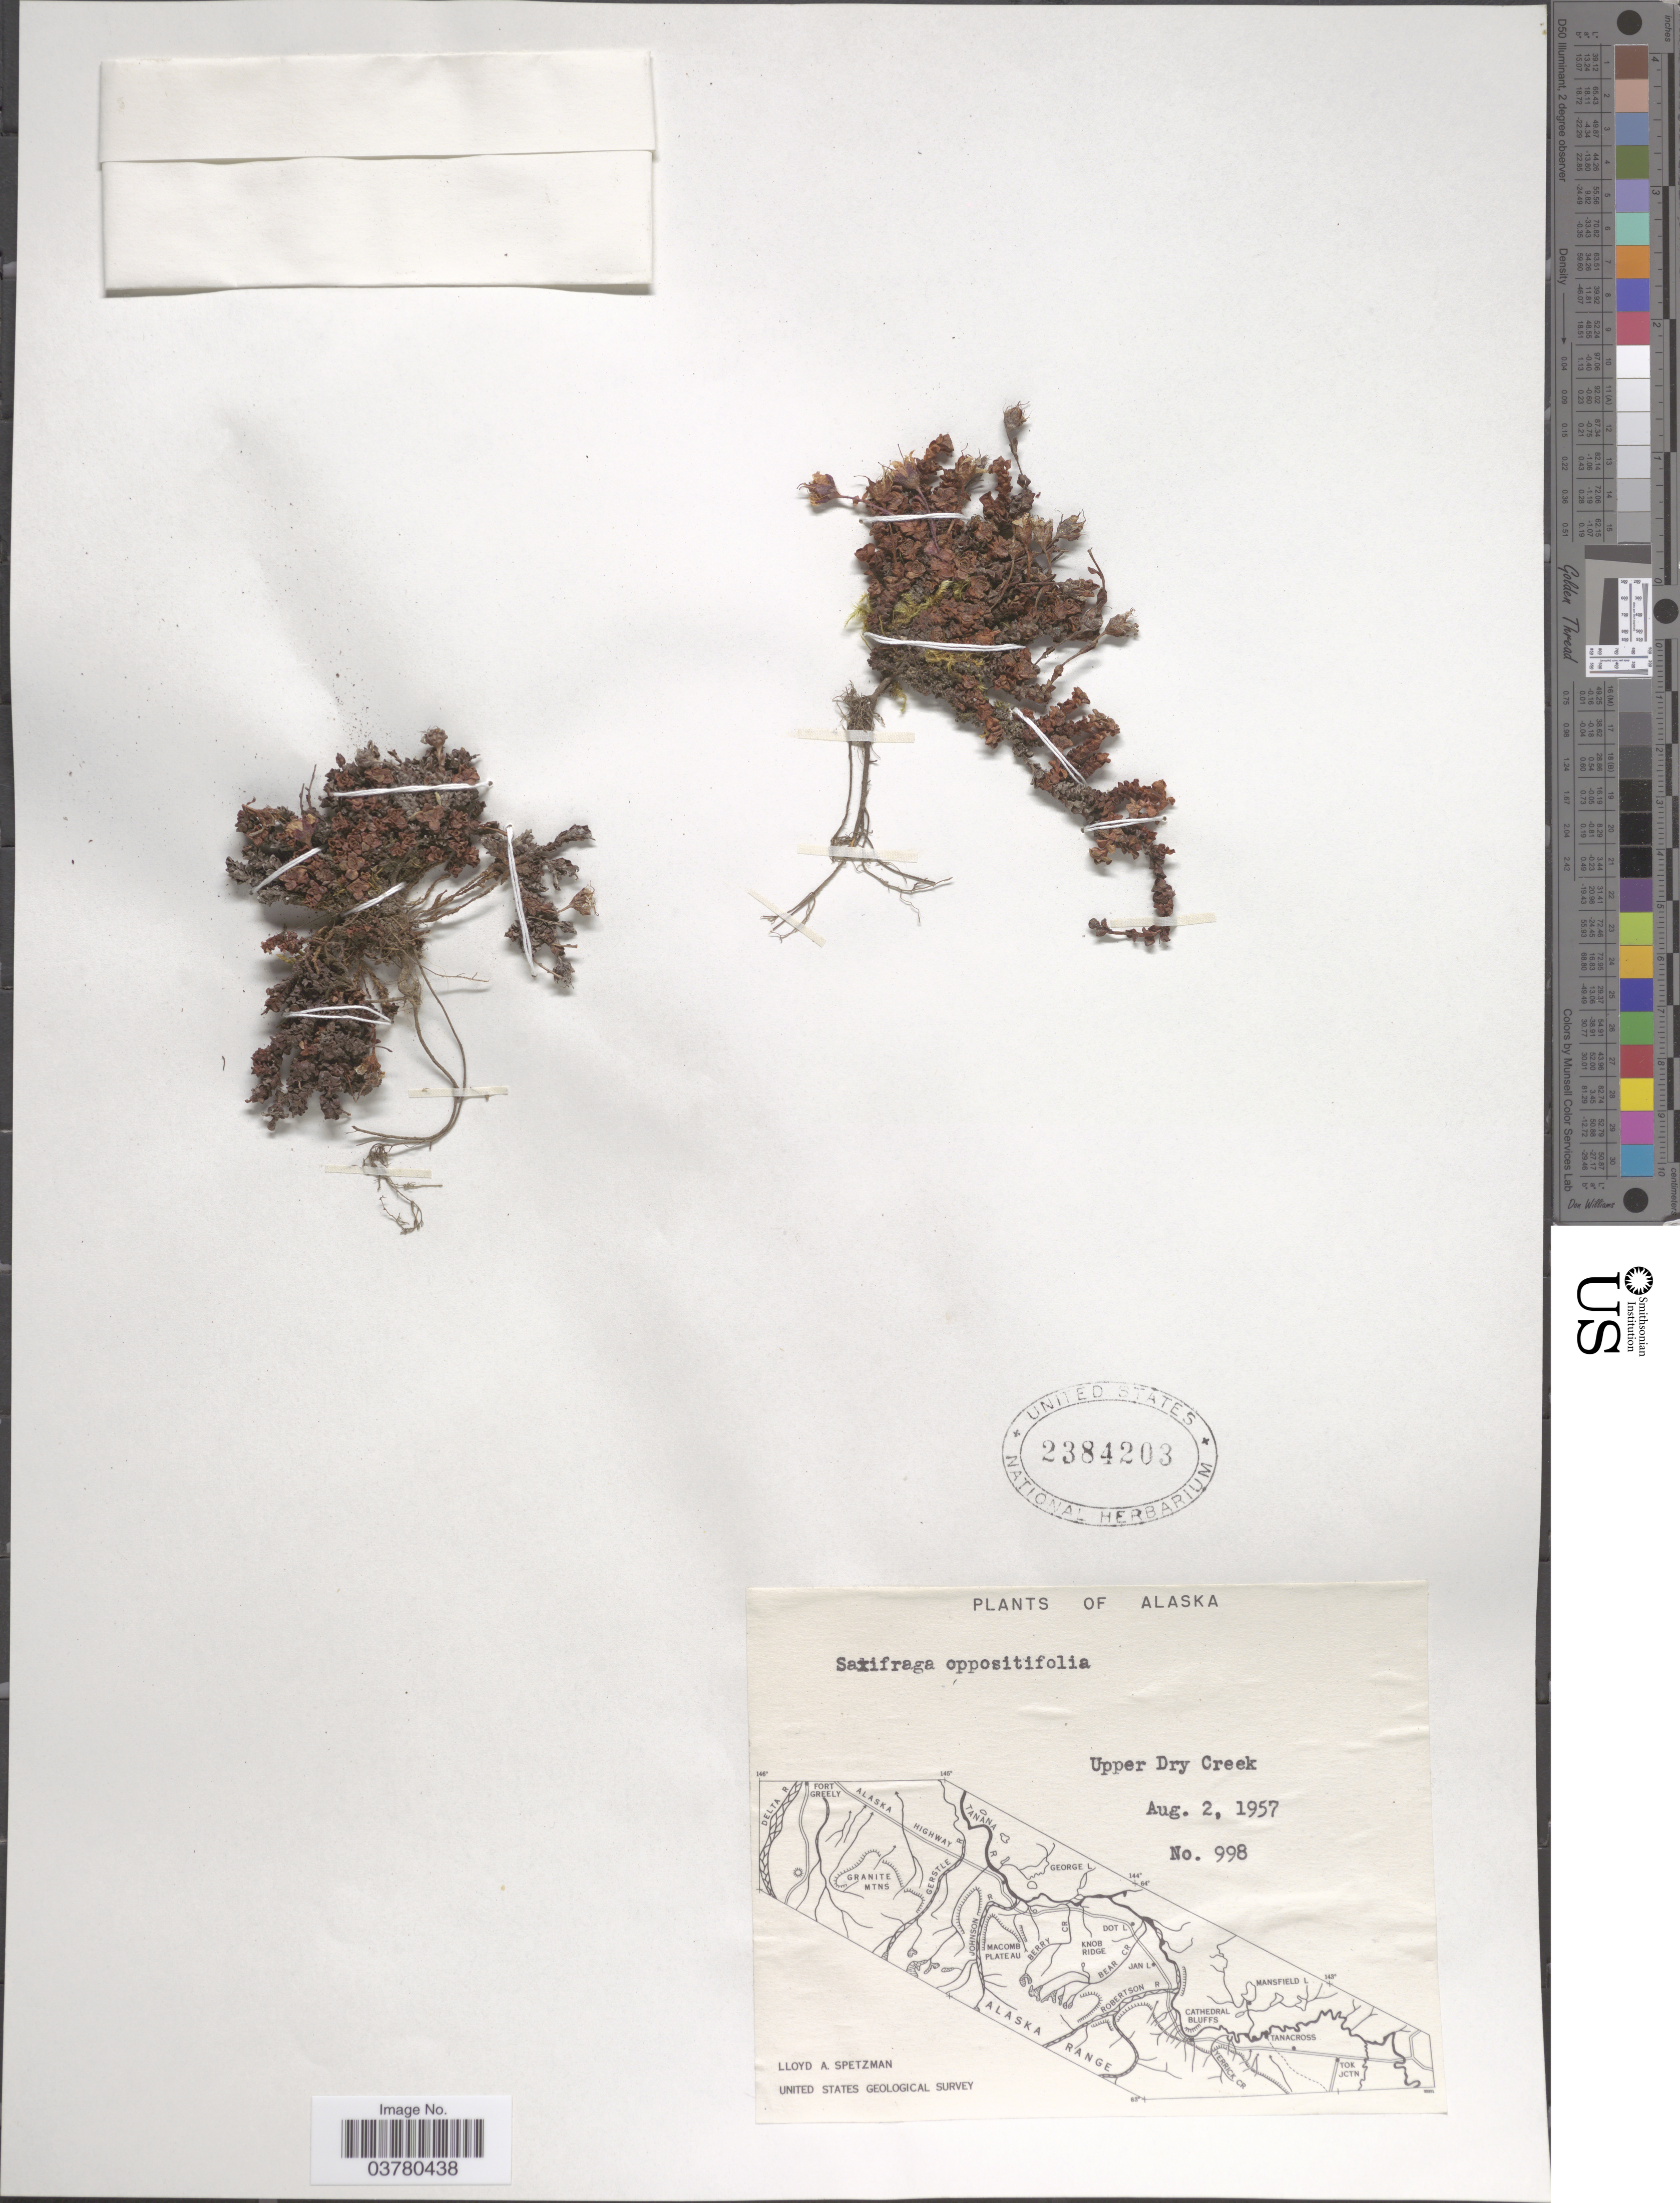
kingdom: Plantae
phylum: Tracheophyta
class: Magnoliopsida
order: Saxifragales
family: Saxifragaceae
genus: Saxifraga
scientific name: Saxifraga oppositifolia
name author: L.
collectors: L. Spetzman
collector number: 998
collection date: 1957-08-02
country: United States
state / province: Alaska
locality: Upper Dry Creek. United States Geological Survey.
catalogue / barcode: US 2384203